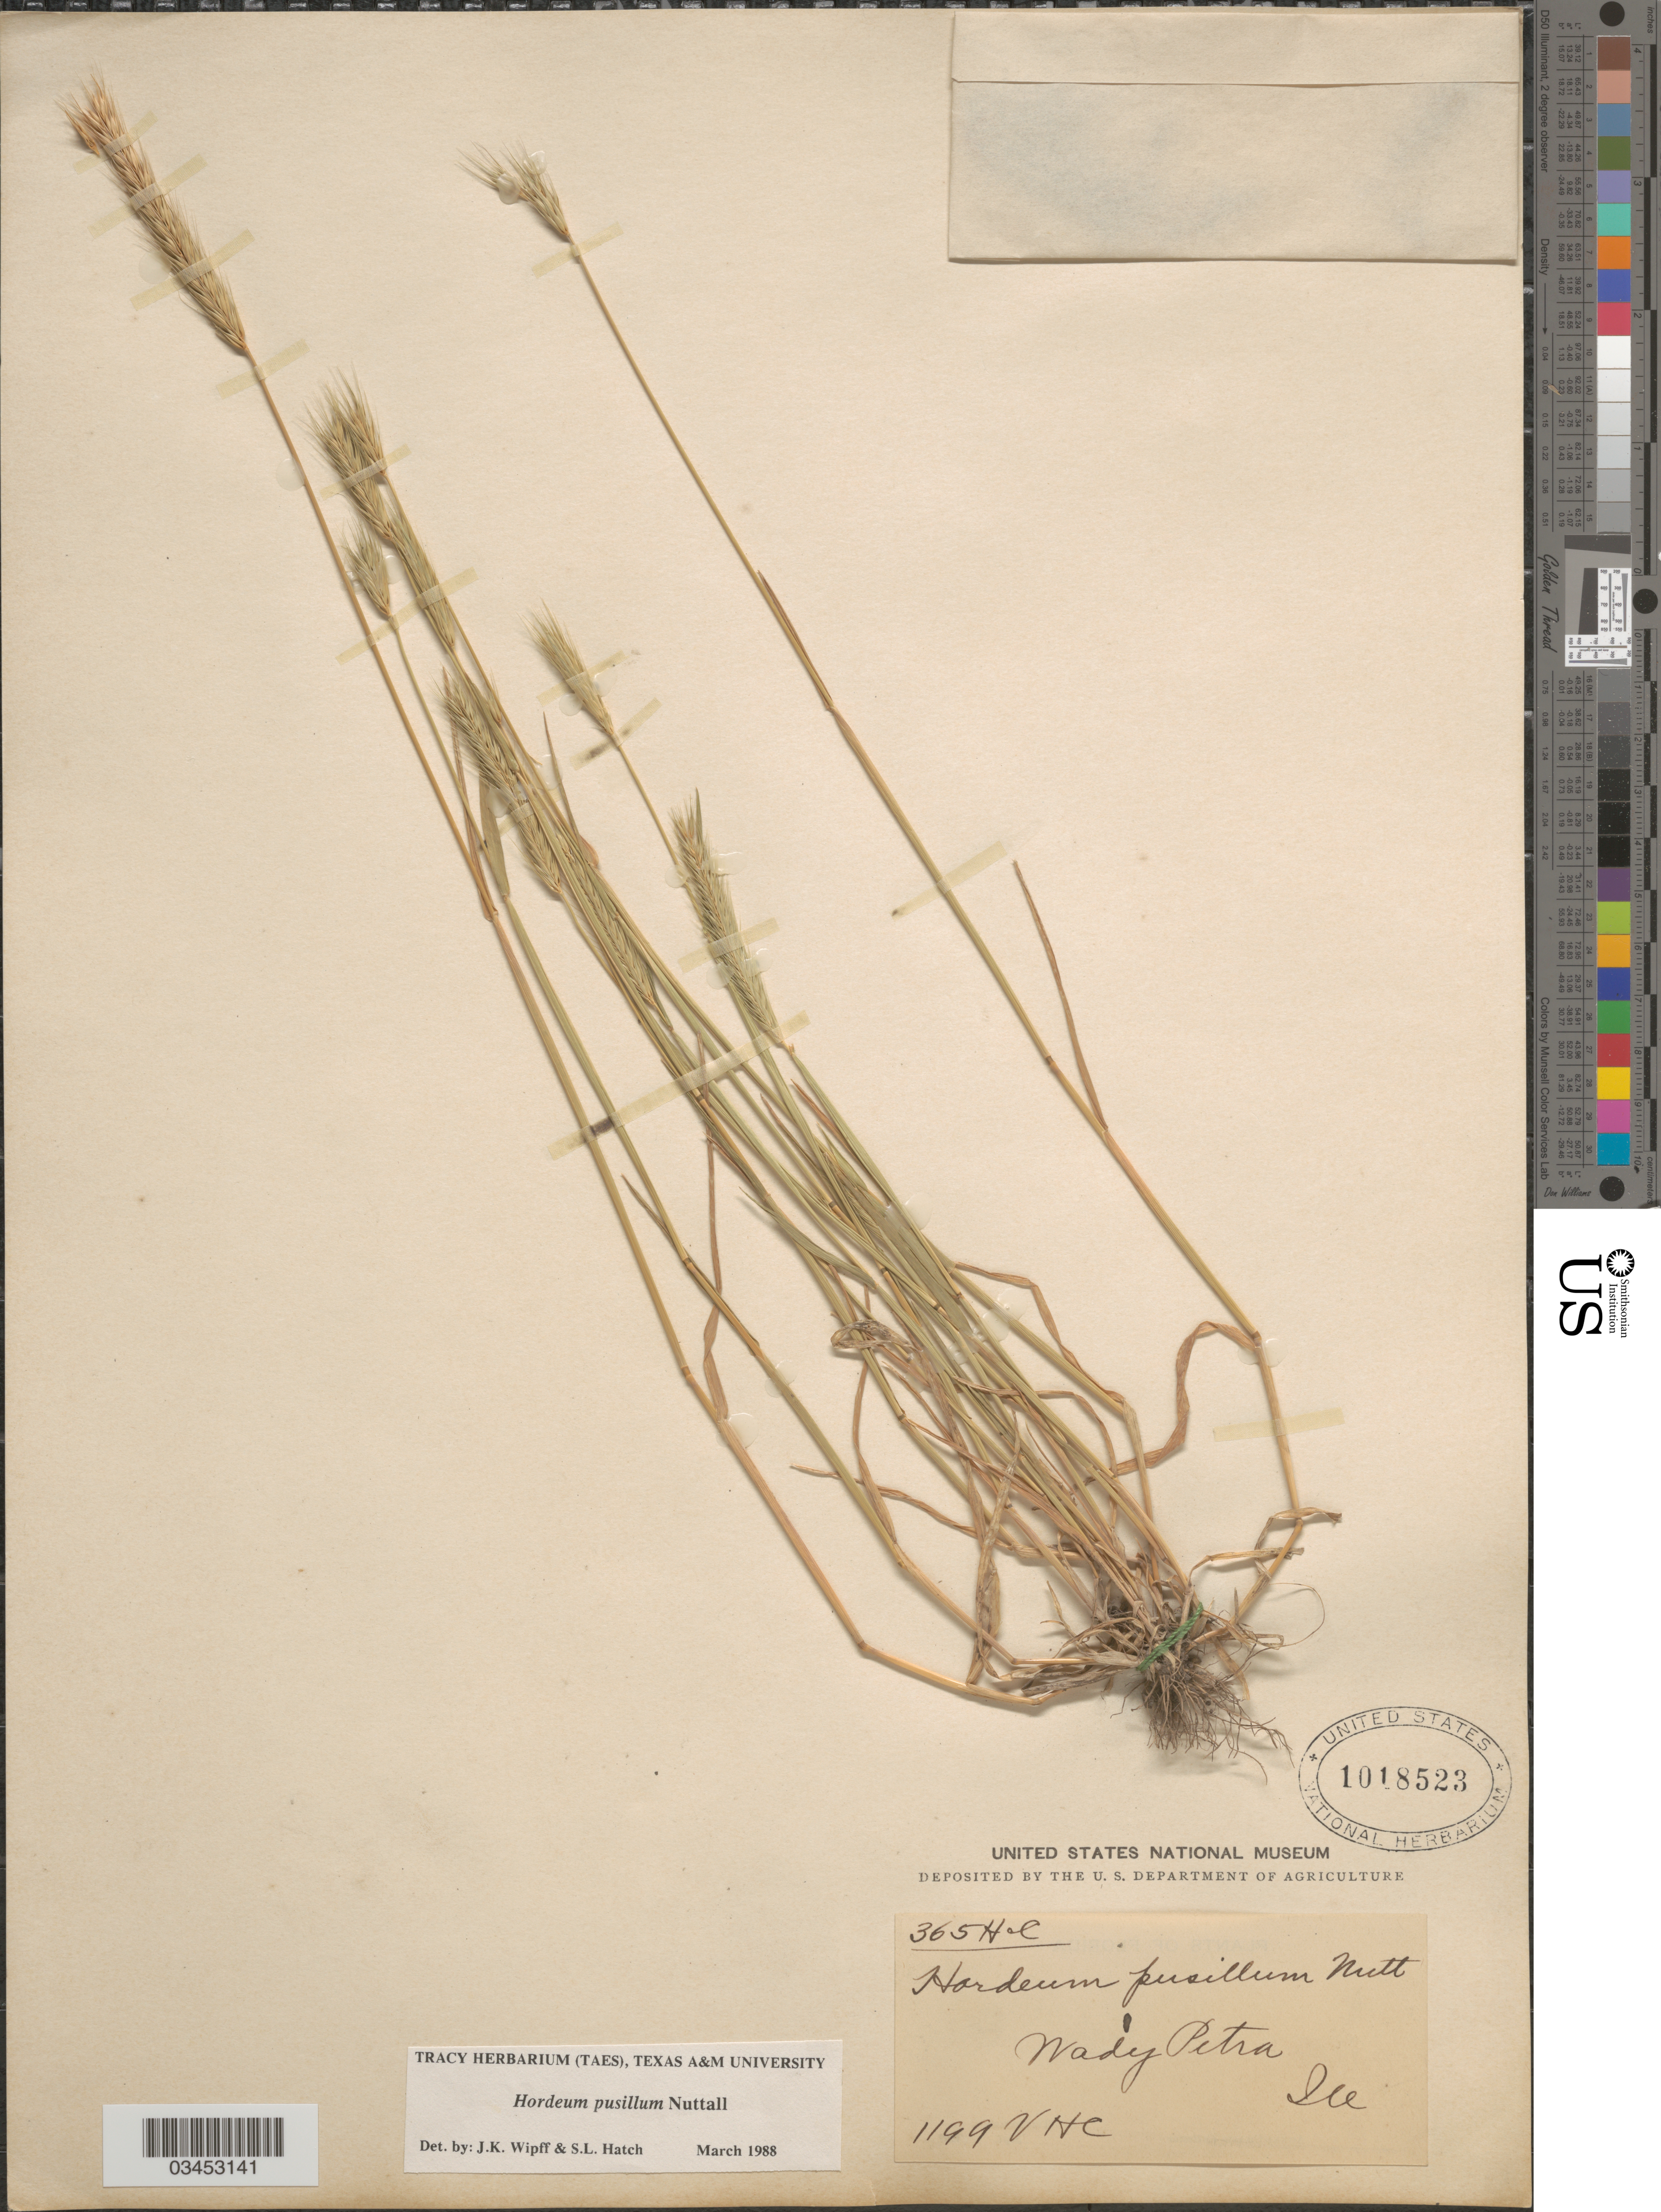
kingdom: Plantae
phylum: Tracheophyta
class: Liliopsida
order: Poales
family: Poaceae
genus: Hordeum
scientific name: Hordeum pusillum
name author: Nutt.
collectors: V. H. Chase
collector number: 1199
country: United States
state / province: Illinois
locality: Wady Petra.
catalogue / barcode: US 1018523